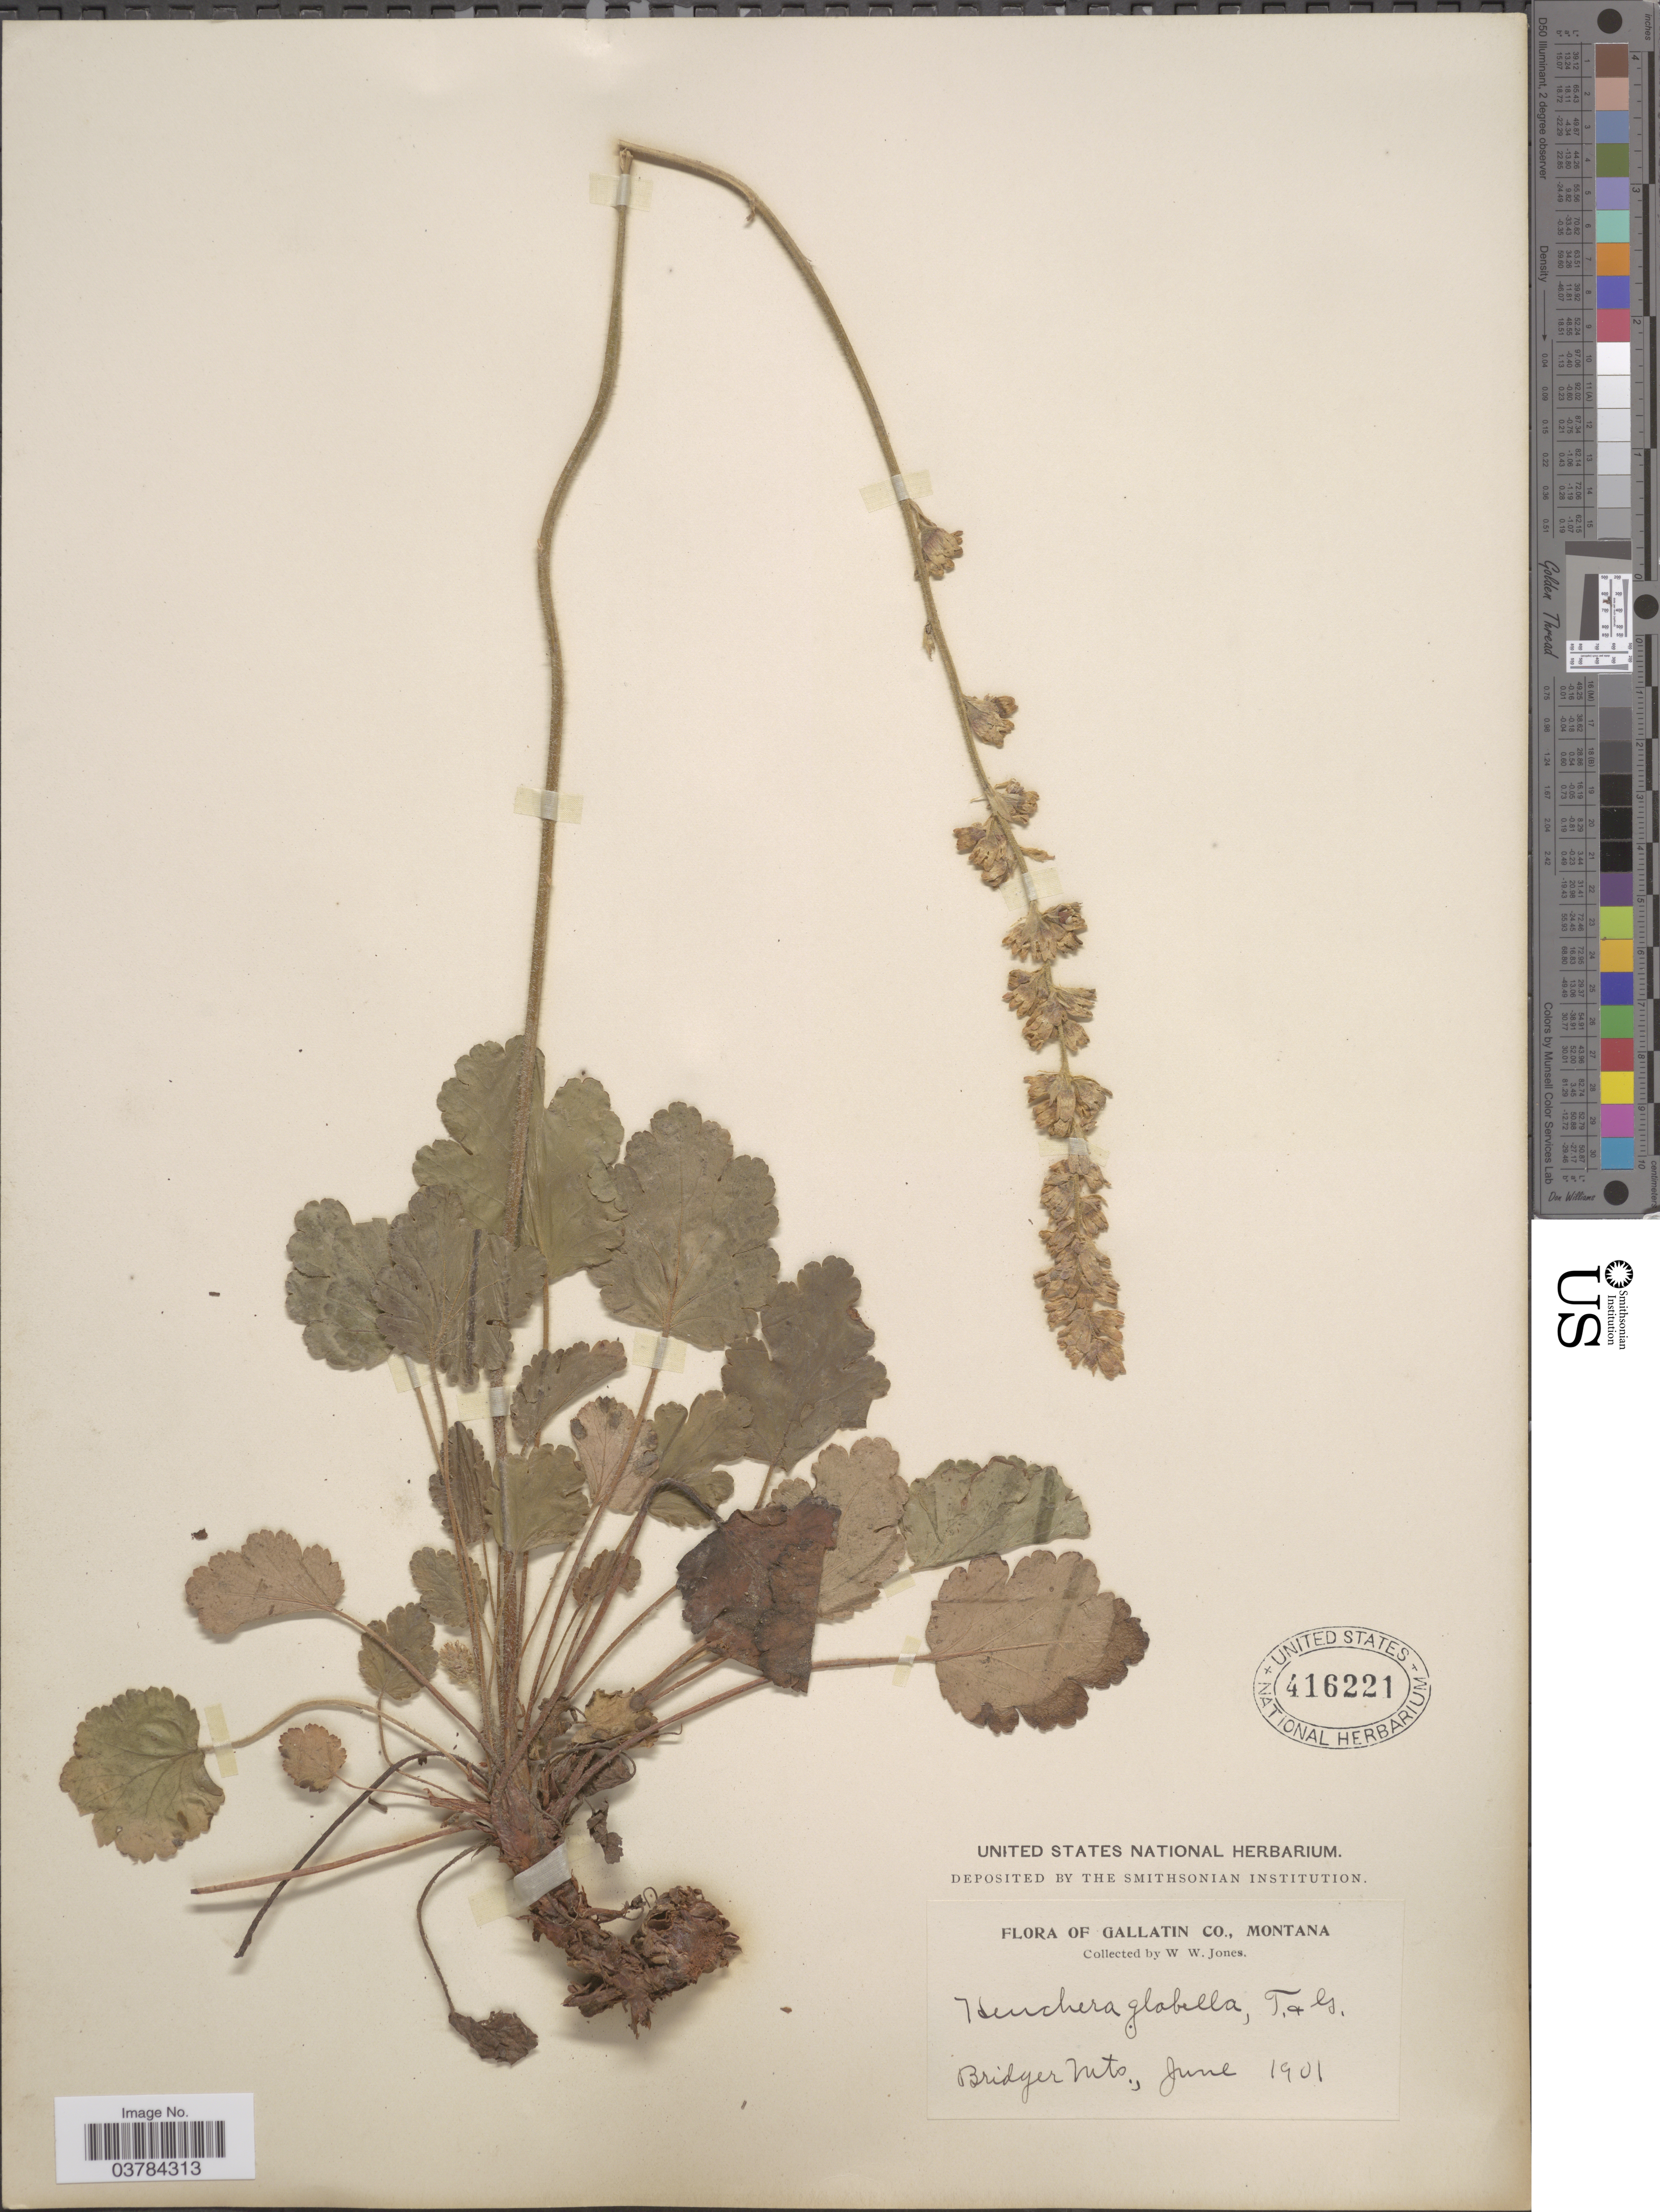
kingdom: Plantae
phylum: Tracheophyta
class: Magnoliopsida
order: Saxifragales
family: Saxifragaceae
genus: Heuchera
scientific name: Heuchera columbiana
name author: Rydb.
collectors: W. W. Jones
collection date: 1901-06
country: United States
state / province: Montana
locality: Gallatin Co. Bridger Mts.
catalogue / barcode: US 416221